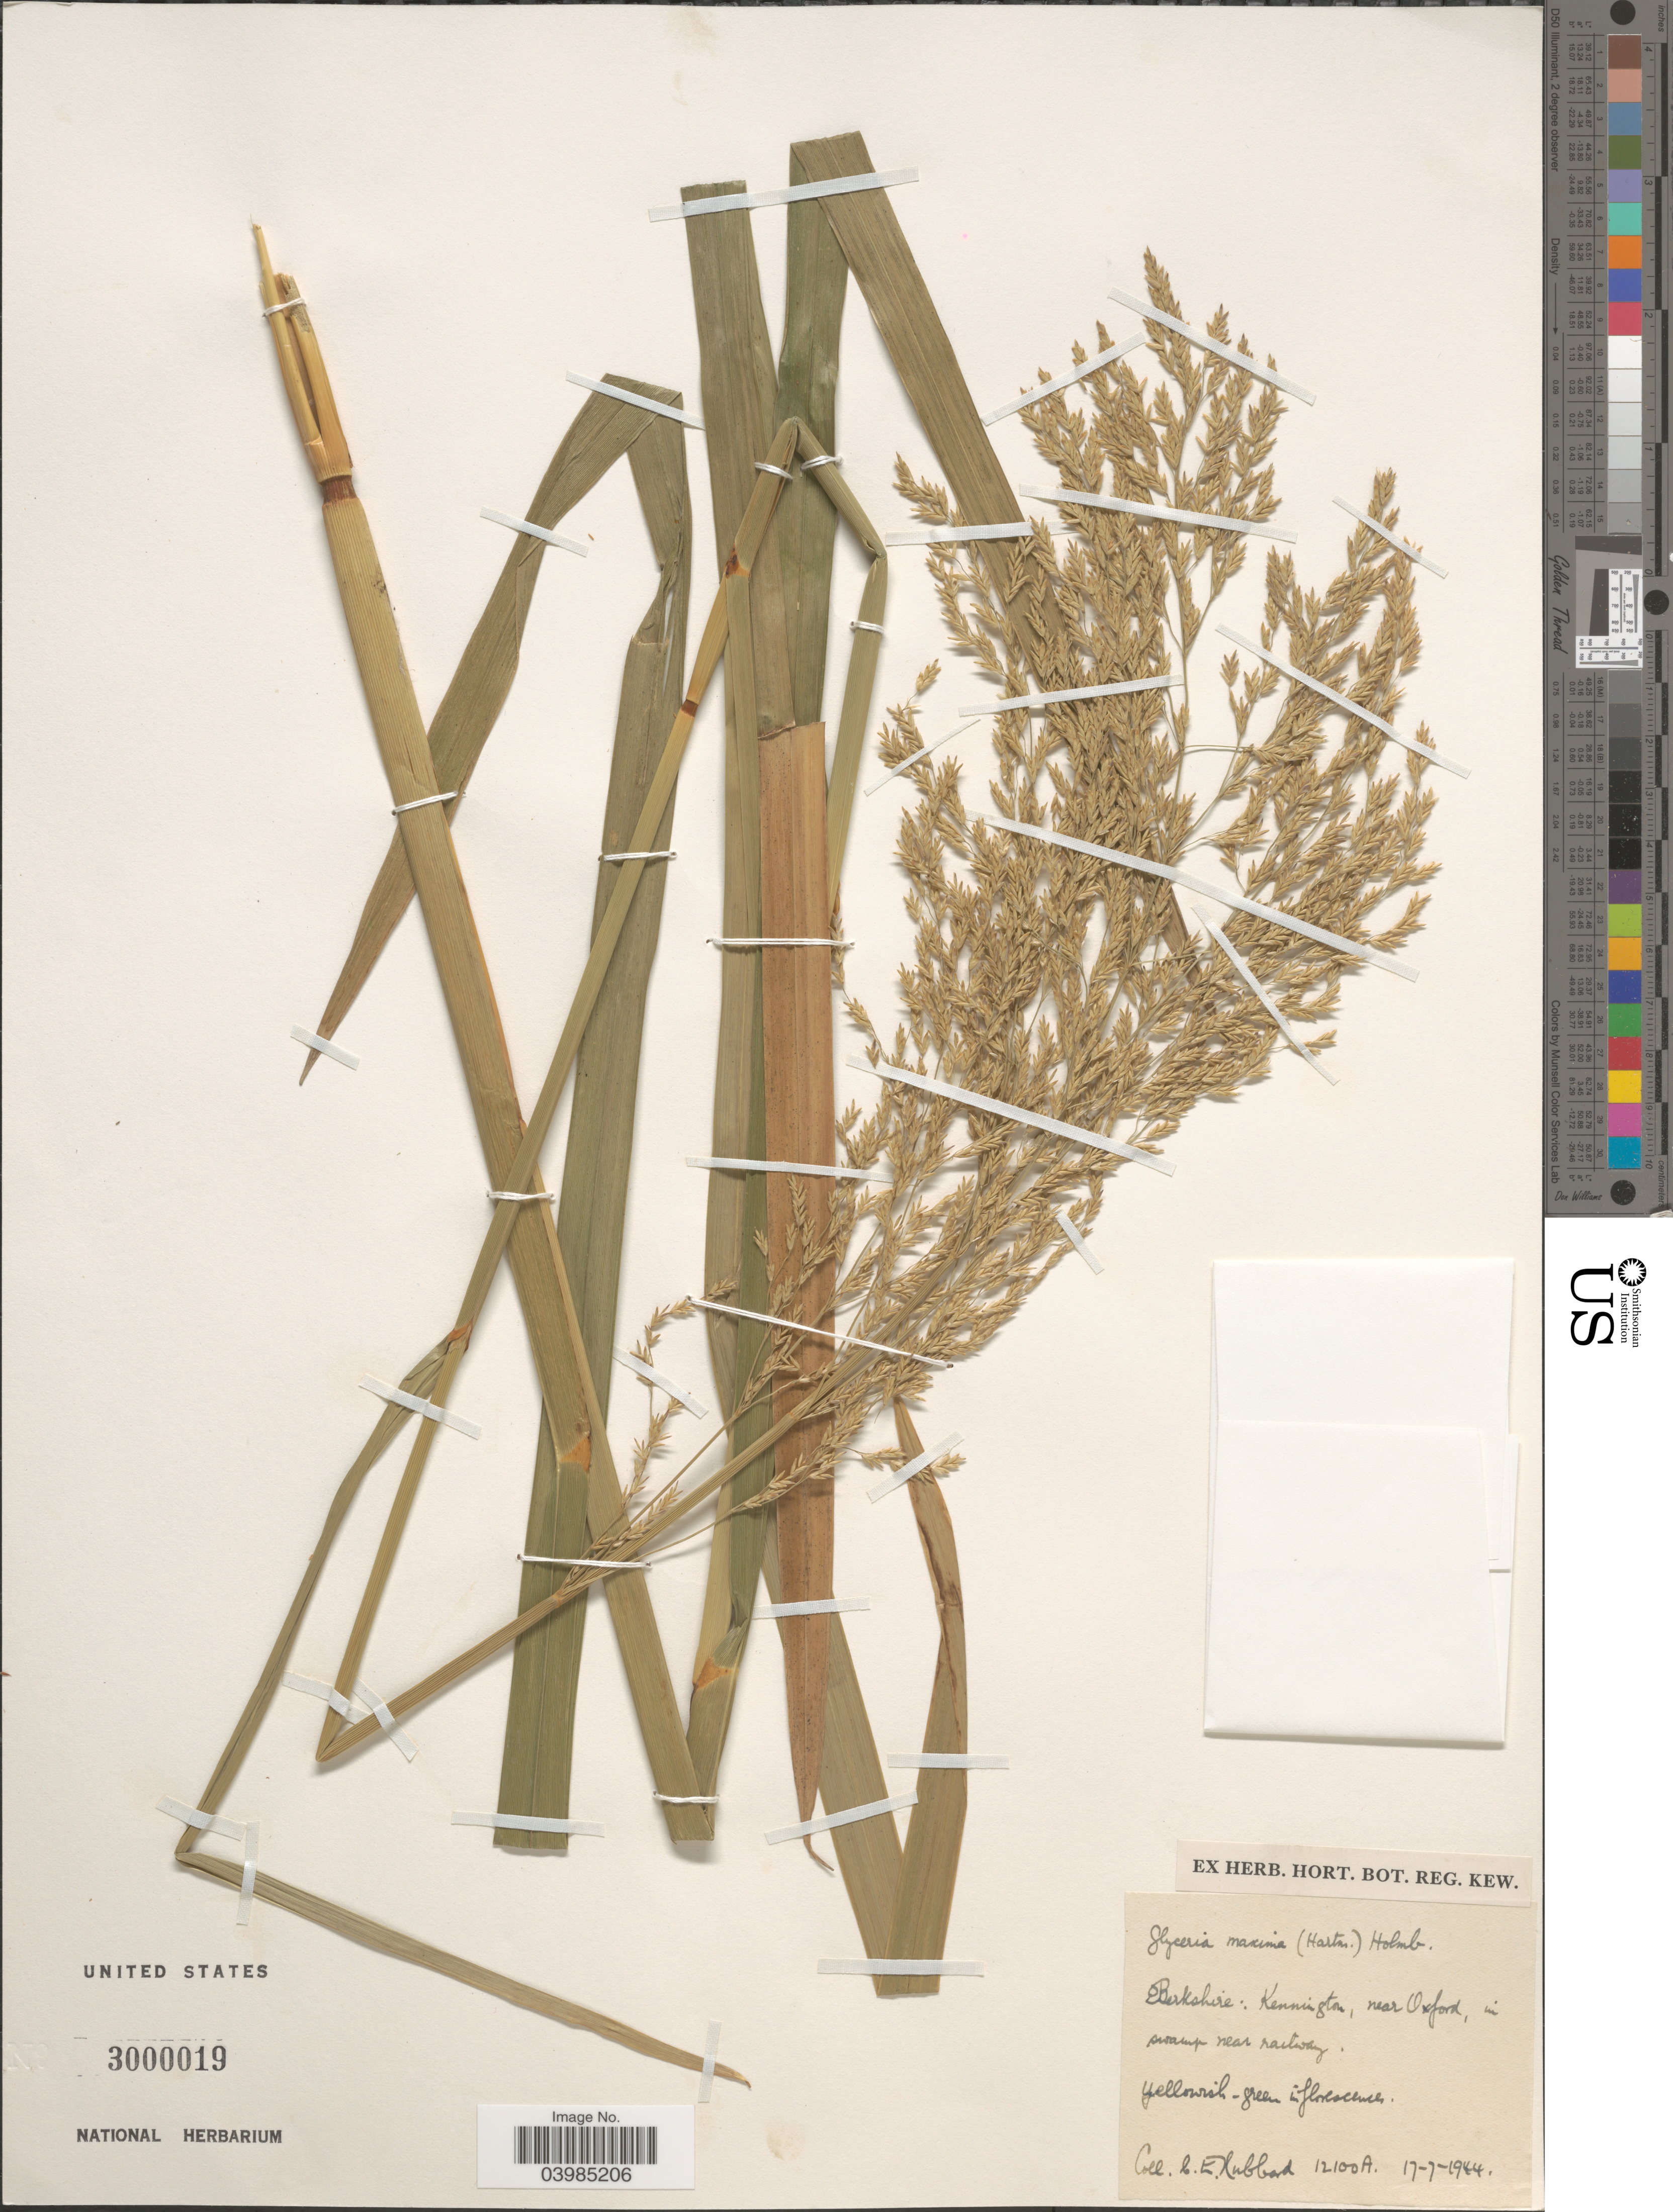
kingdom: Plantae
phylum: Tracheophyta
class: Liliopsida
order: Poales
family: Poaceae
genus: Glyceria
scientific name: Glyceria maxima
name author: (Hartm.) Holmb.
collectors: C. E. Hubbard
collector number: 12100A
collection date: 1944-07-17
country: United Kingdom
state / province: England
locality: Berkshire: Kennington, near Oxford, in swamp near railway.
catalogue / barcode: US 3000019